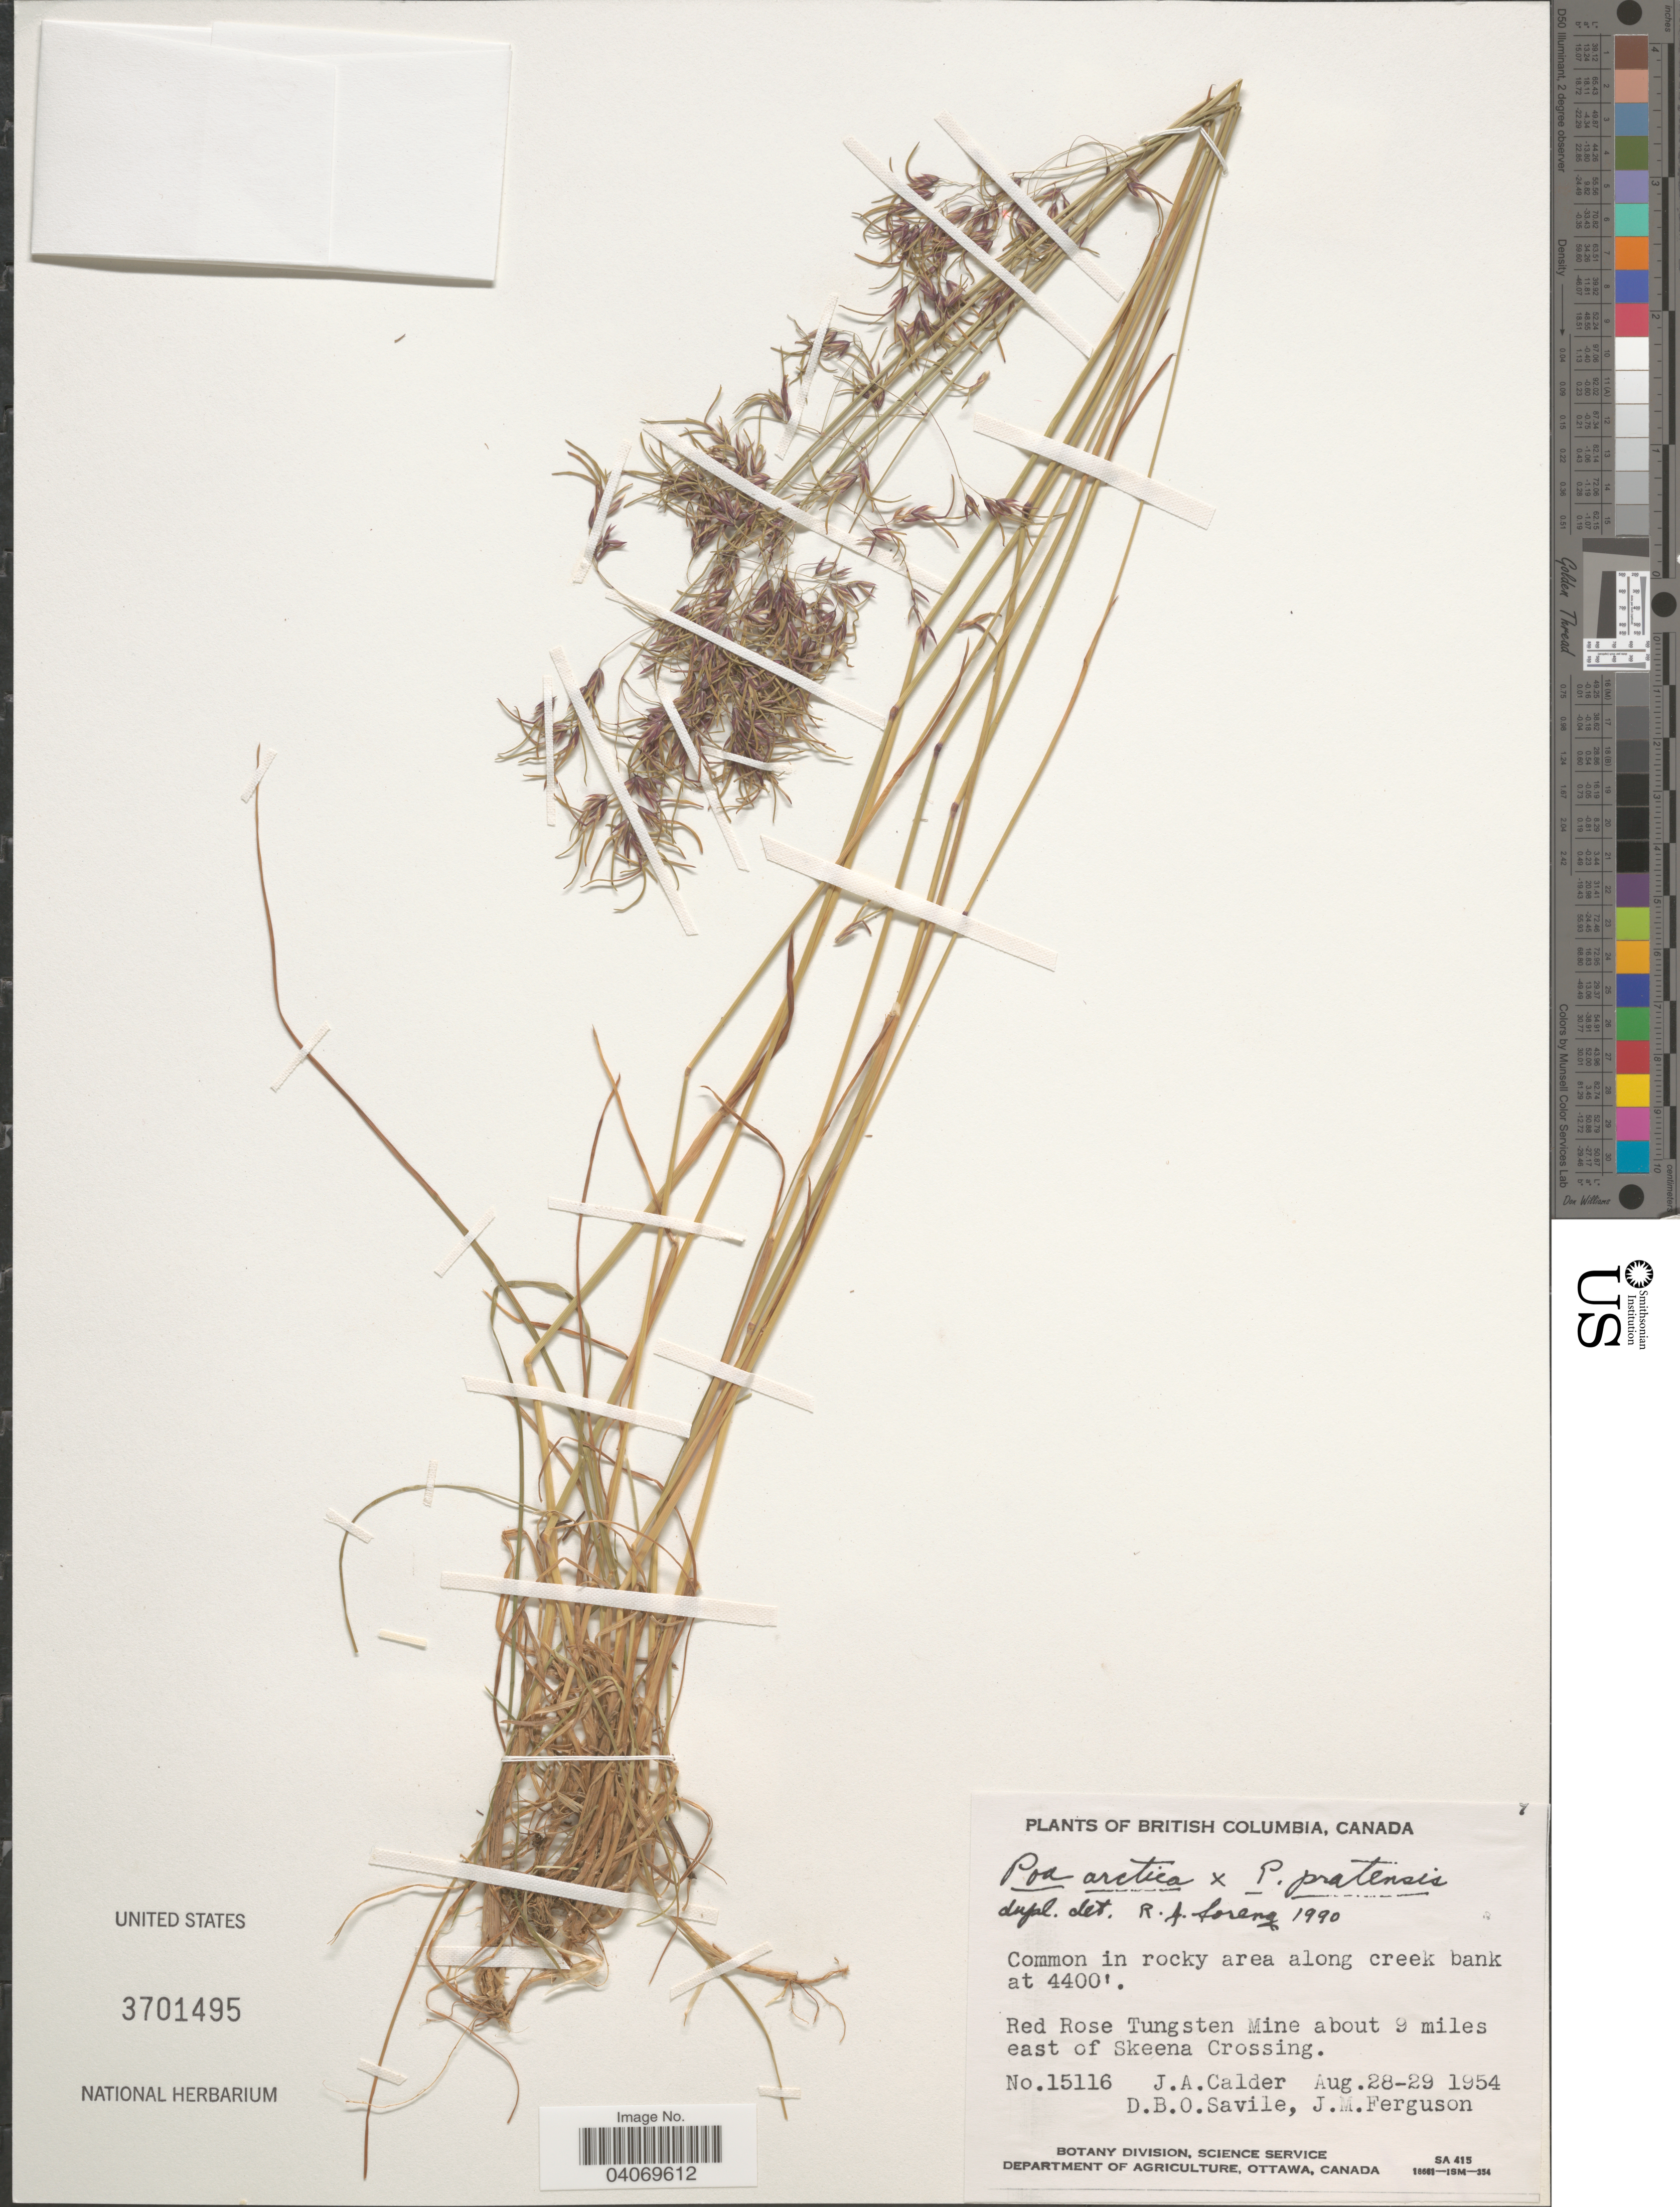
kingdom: Plantae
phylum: Tracheophyta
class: Liliopsida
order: Poales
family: Poaceae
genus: Poa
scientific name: Poa sp.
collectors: J. A. Calder, D. Savile & J. M. Ferguson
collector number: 15116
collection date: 1954-08-28/1954-08-29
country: Canada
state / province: British Columbia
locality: Common in rocky area along creek bank. Red Rose Tungsten Mine about 9 miles east of Skeena Crossing.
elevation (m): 1341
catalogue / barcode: US 3701495